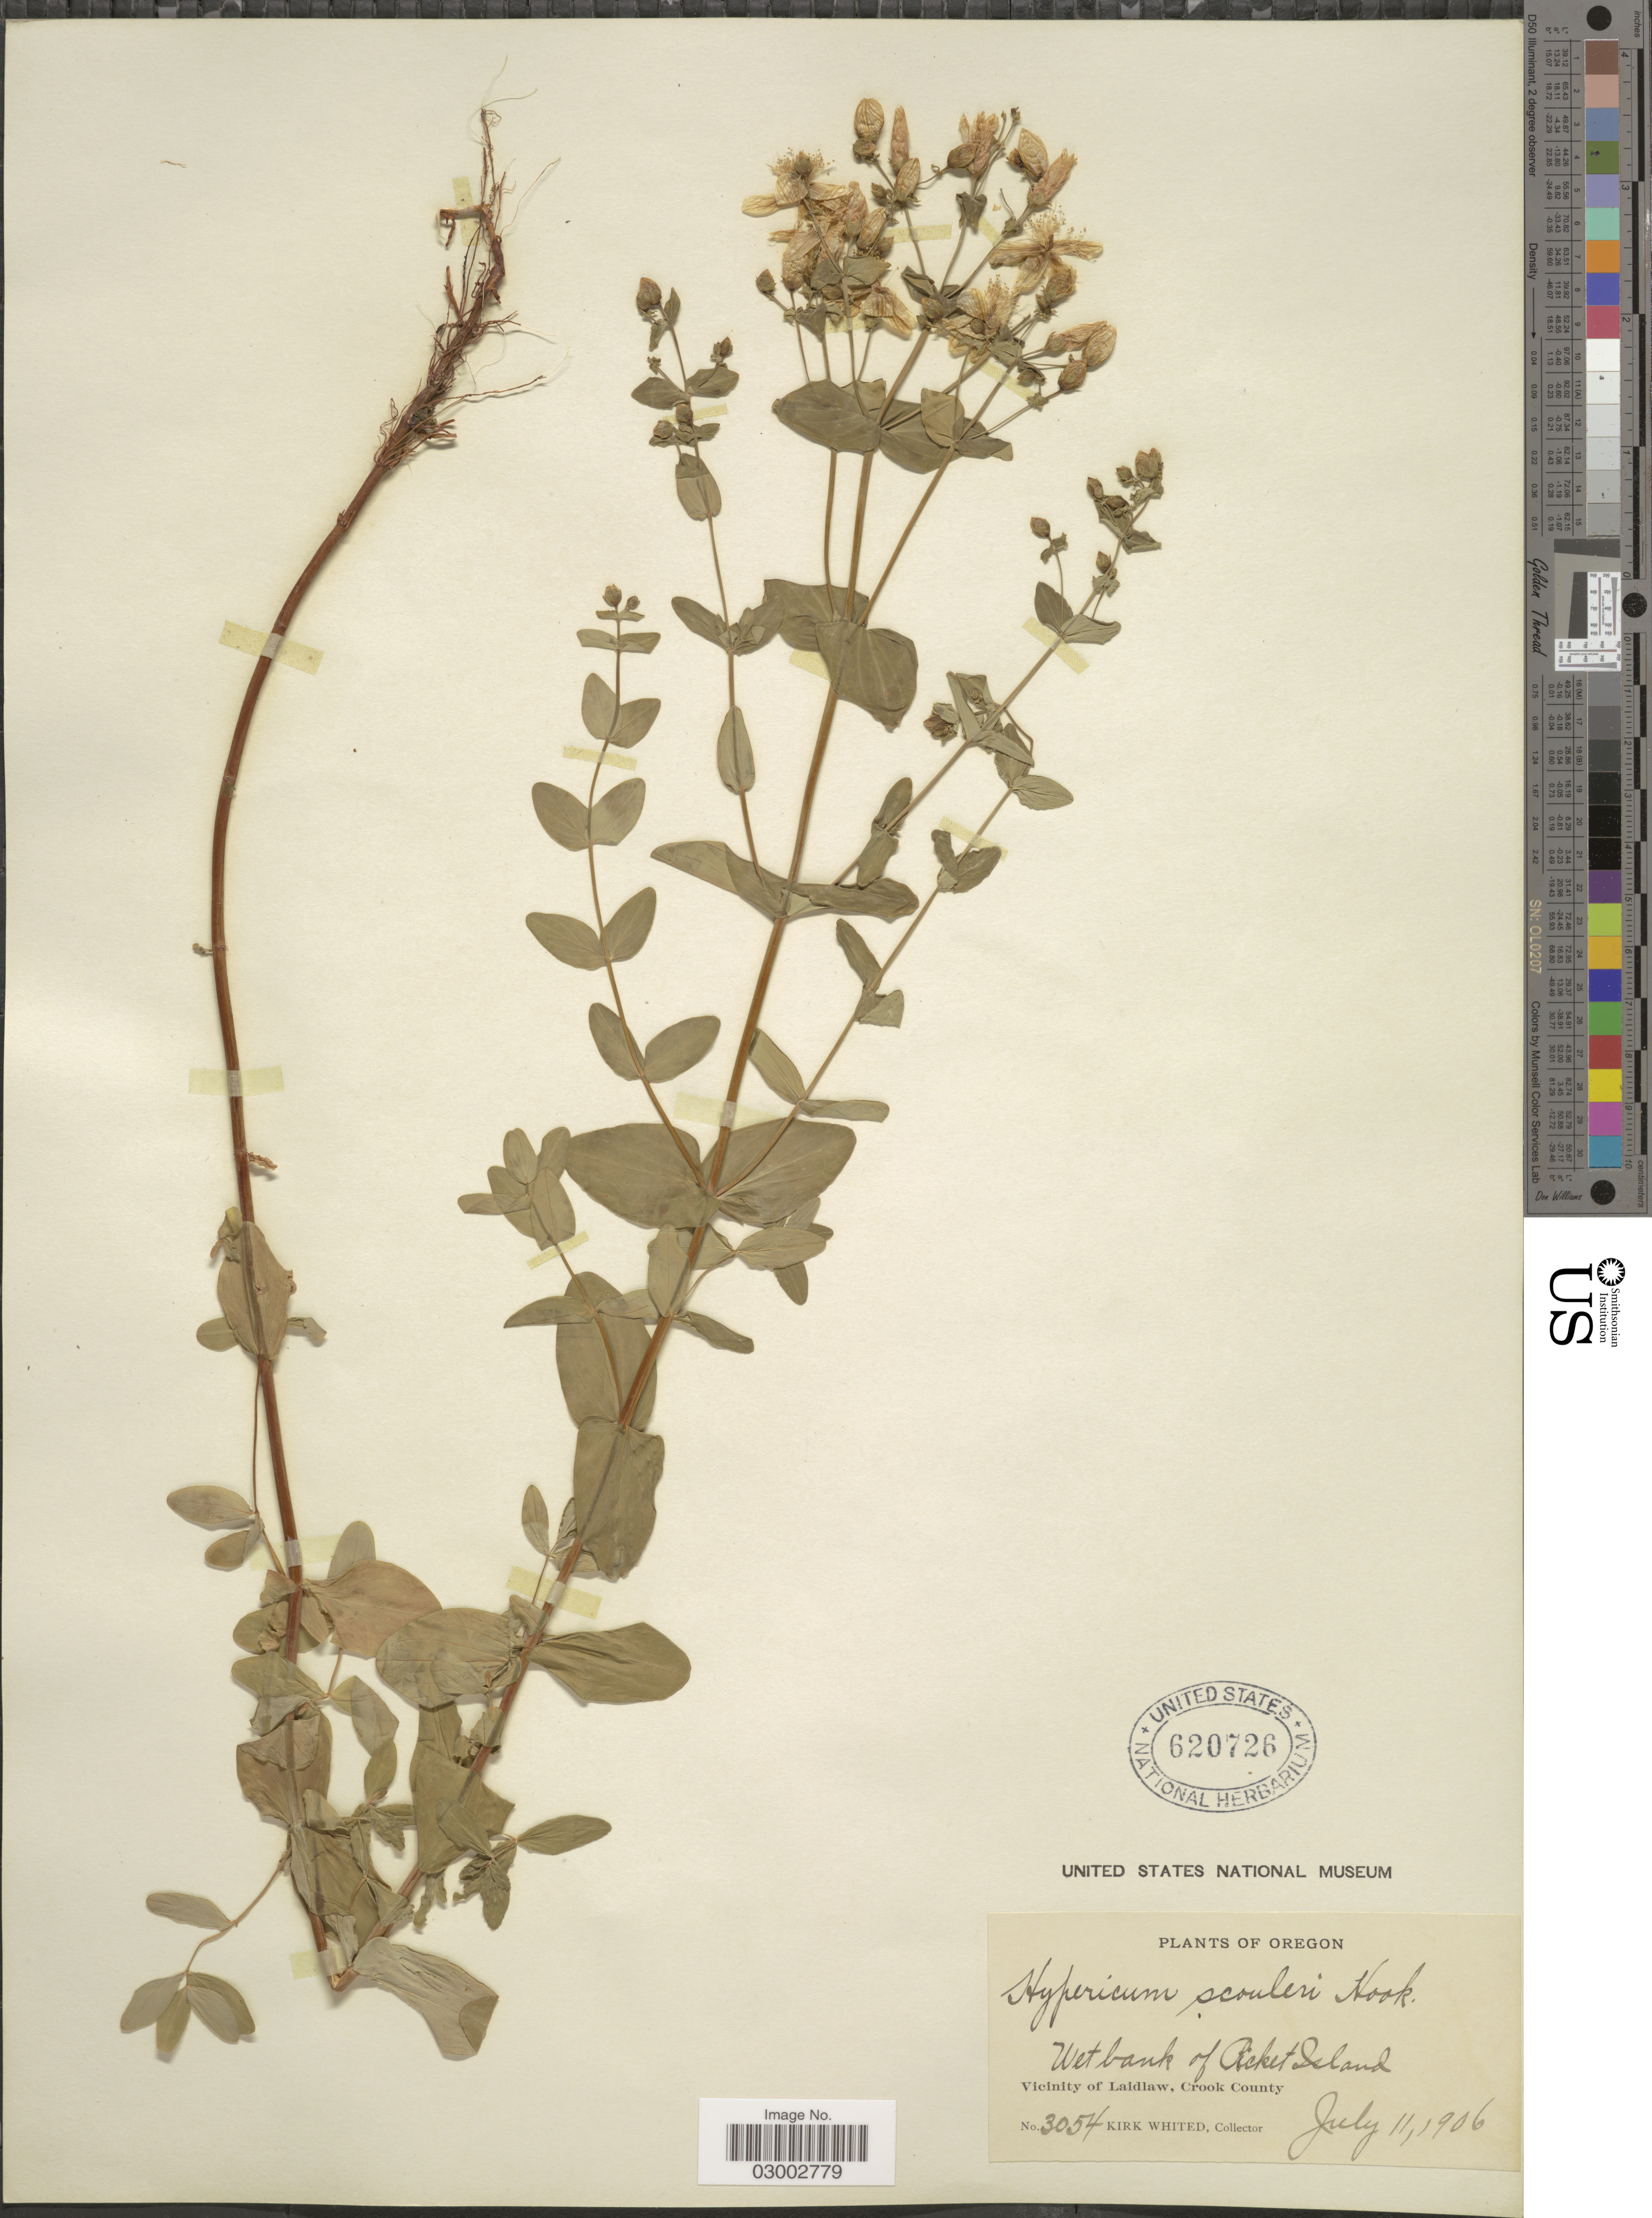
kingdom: Plantae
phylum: Tracheophyta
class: Magnoliopsida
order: Malpighiales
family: Hypericaceae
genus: Hypericum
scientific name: Hypericum scouleri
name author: Hook.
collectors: K. Whited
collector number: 3054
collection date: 1906-07-11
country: United States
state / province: Oregon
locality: Wet bank of Picket Island. Vicinity of Laidlaw, Crook County.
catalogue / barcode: US 620726